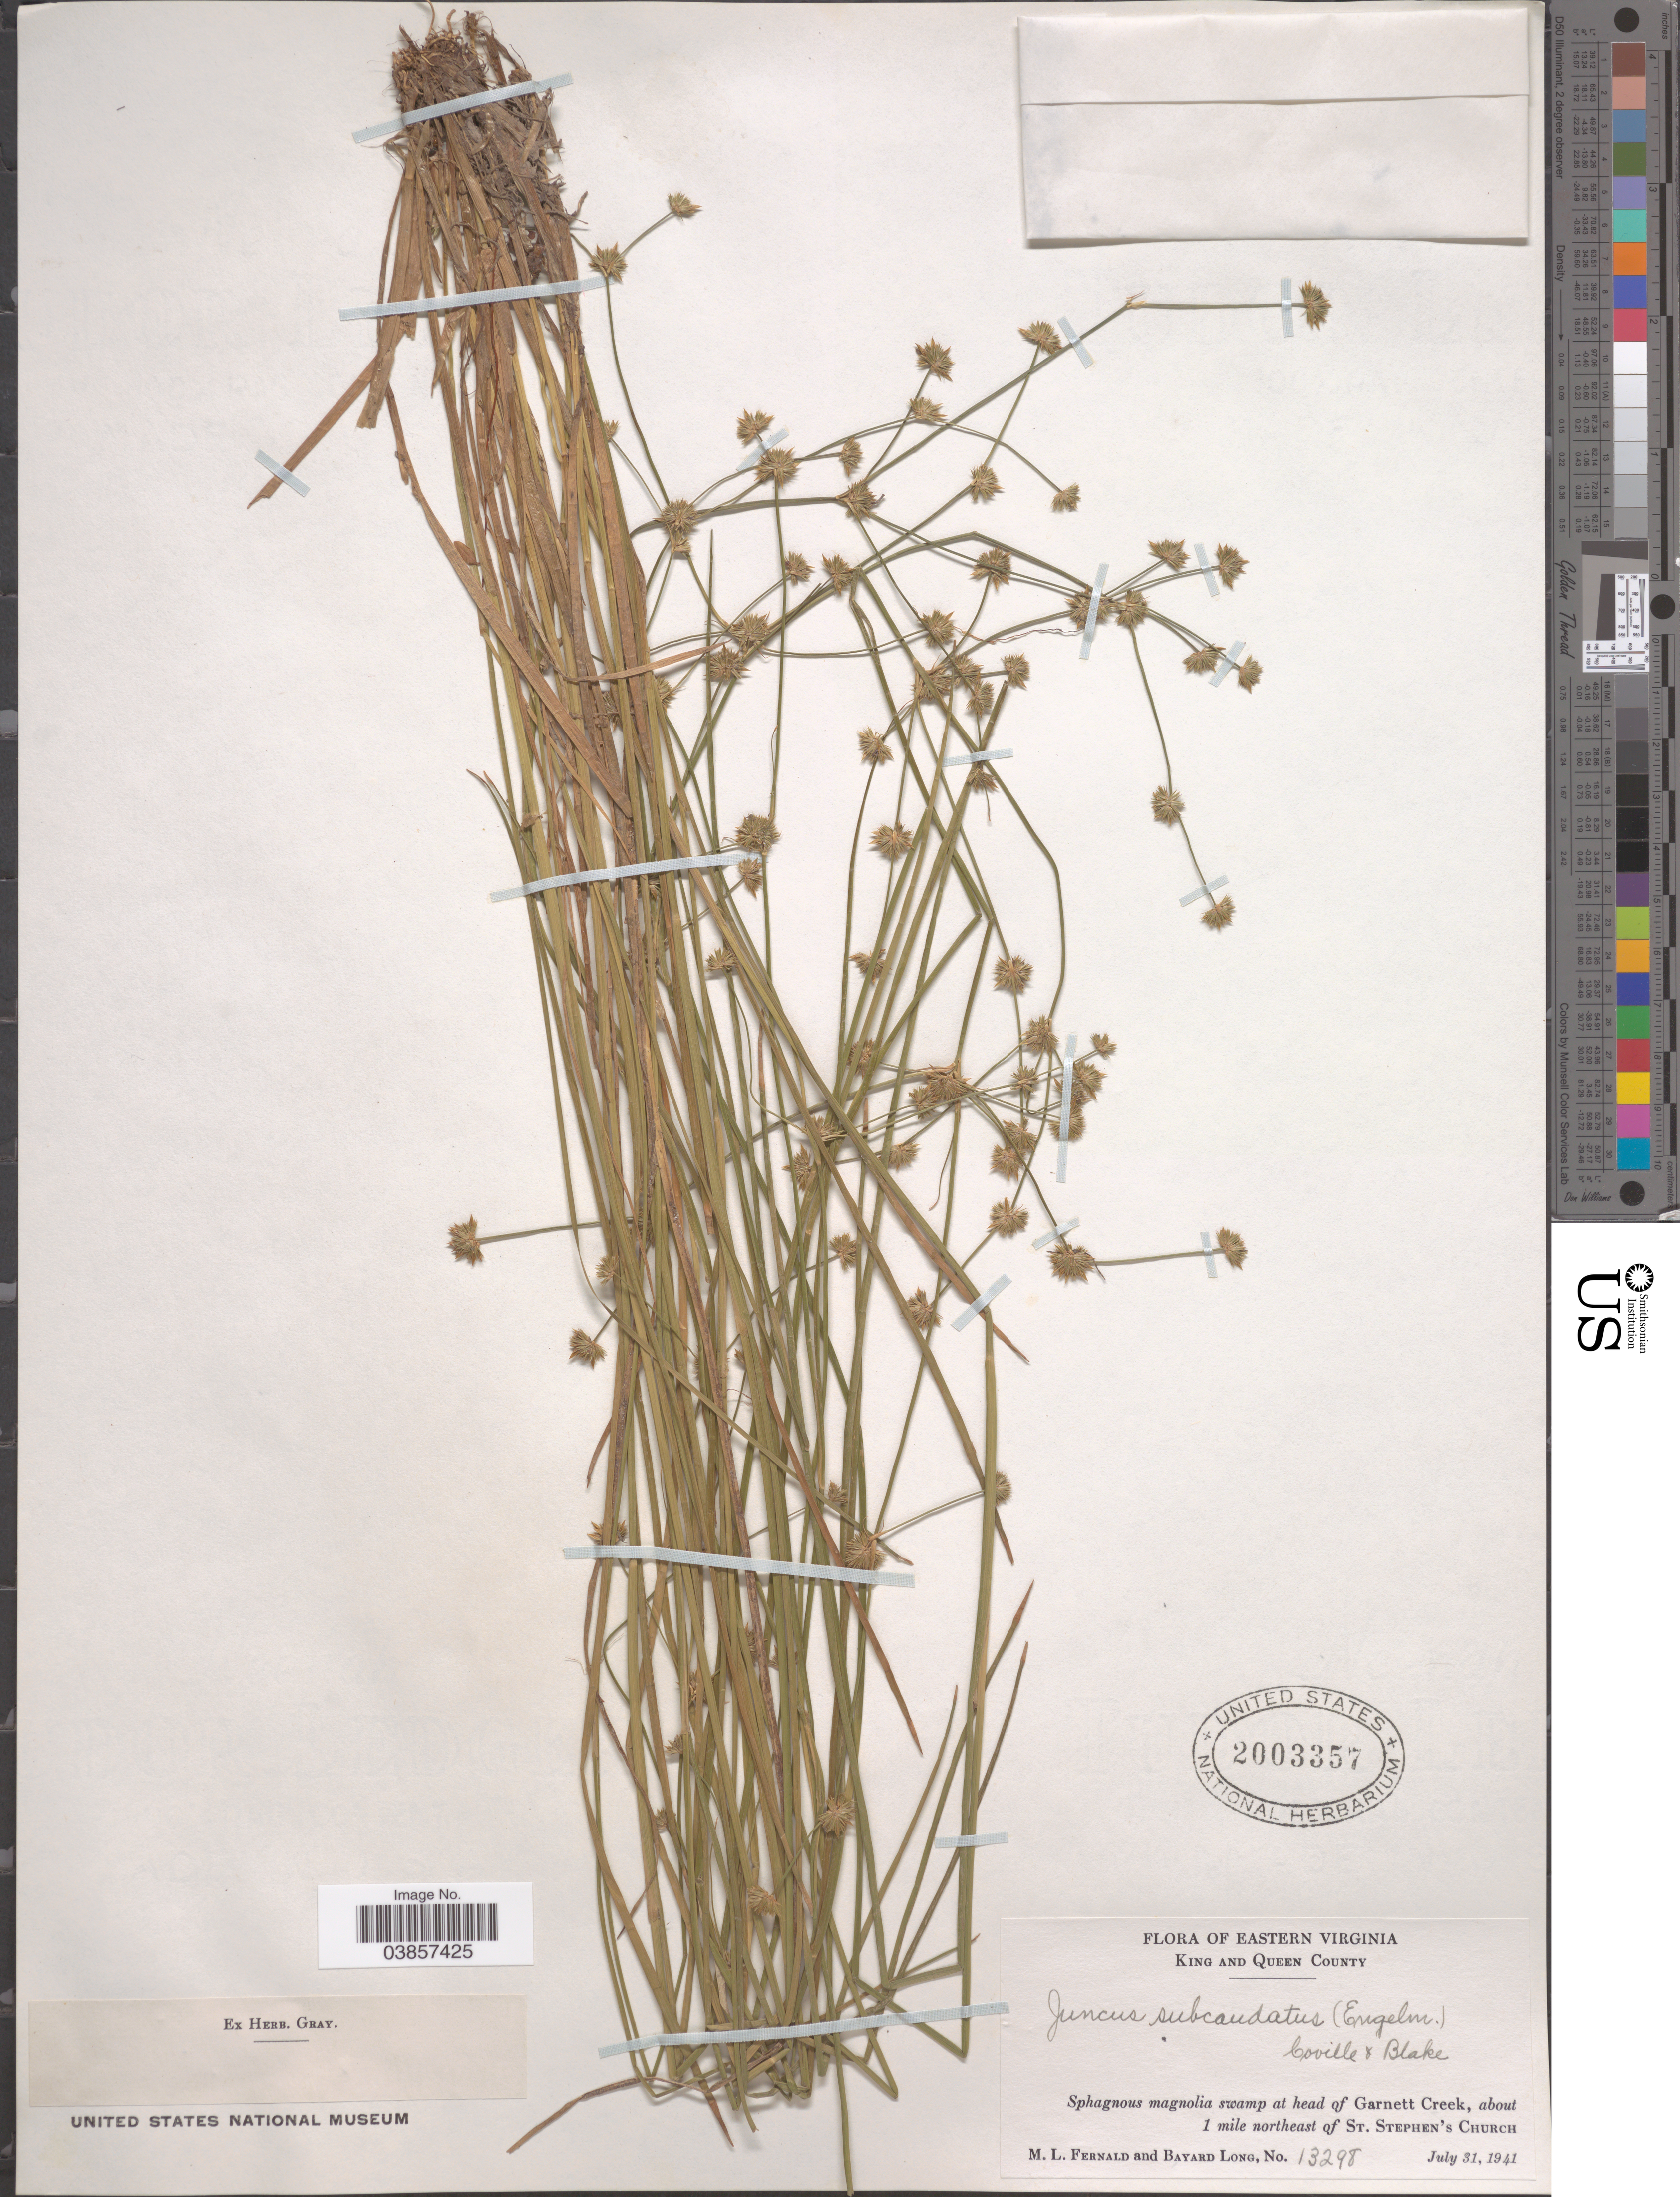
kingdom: Plantae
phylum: Tracheophyta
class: Liliopsida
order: Poales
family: Juncaceae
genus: Juncus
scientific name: Juncus subcaudatus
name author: (Engelm. ex A. Gray) Coville & S.F. Blake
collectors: M. L. Fernald & B. Long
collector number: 13298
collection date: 1941-07-31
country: United States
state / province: Virginia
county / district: King and Queen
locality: Eastern Virginia. King and Queen County. At head of Garnett Creek, about 1 mile northeast of St. Stephen's Church.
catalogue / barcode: US 2003357